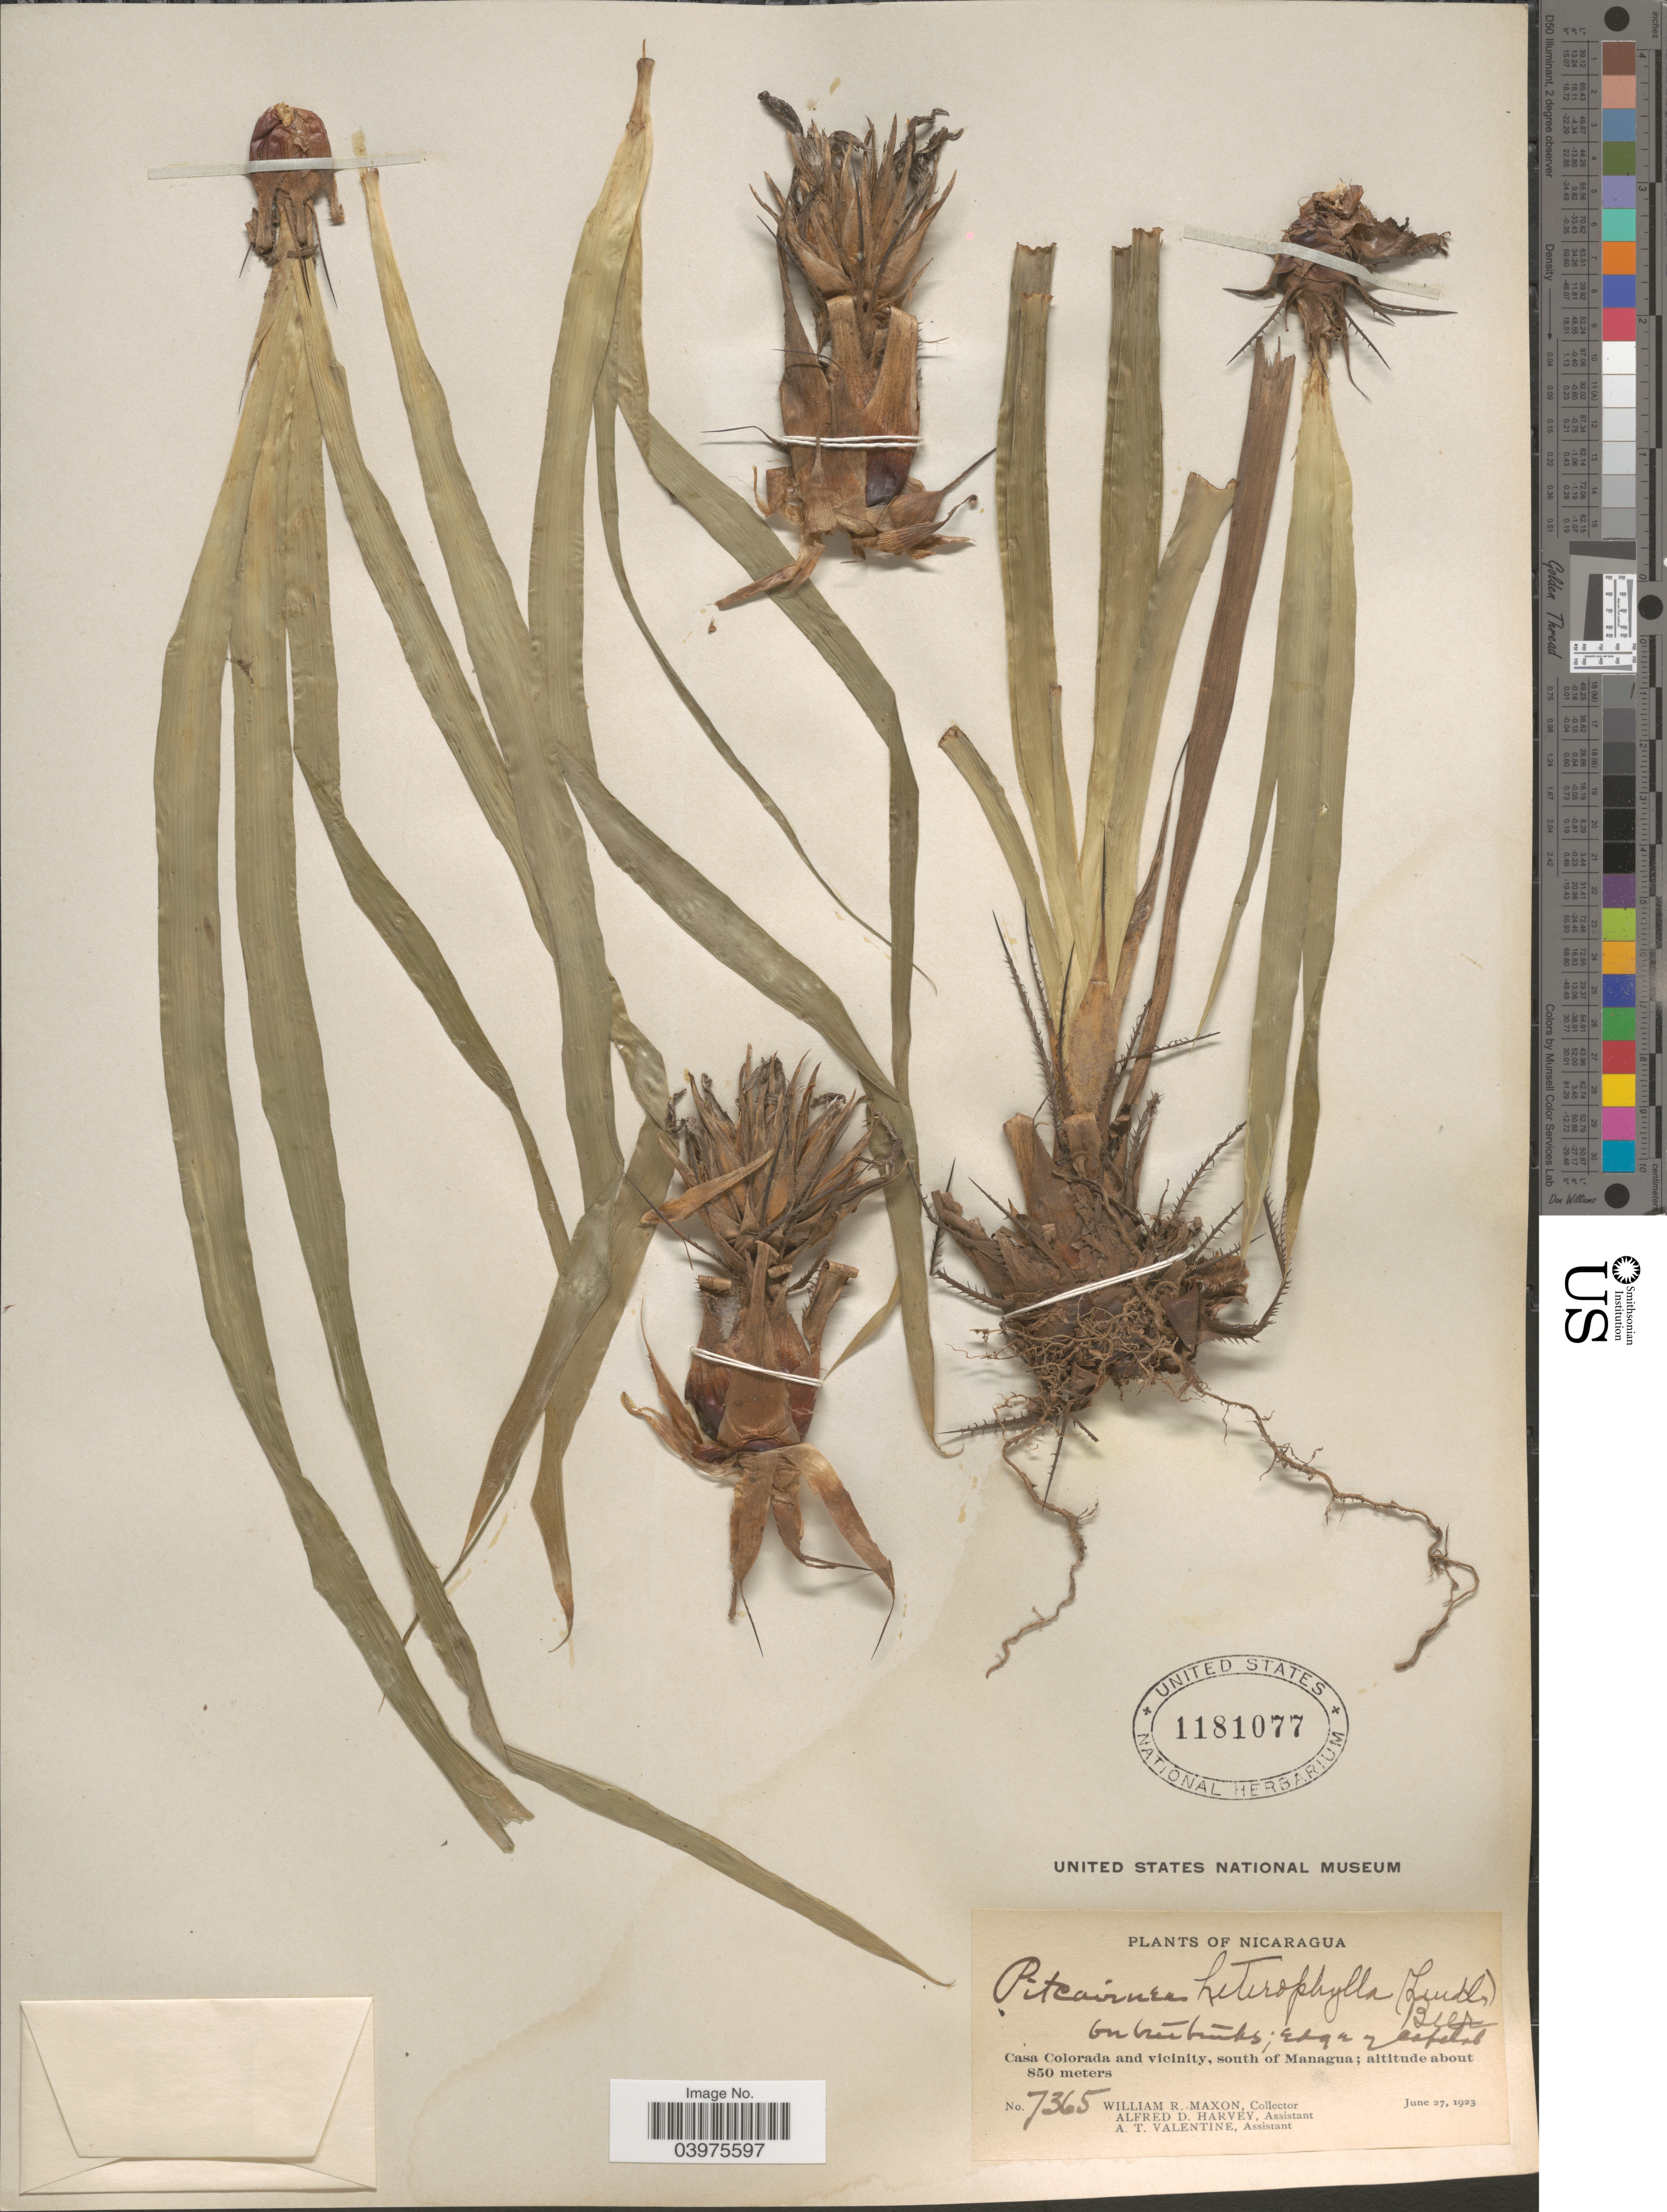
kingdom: Plantae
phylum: Tracheophyta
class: Liliopsida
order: Poales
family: Bromeliaceae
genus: Pitcairnia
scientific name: Pitcairnia heterophylla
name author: (Lindl.) Beer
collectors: W. R. Maxon, A. D. Harvey & A. Valentine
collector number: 7365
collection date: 1923-06-27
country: Nicaragua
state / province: Managua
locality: Casa Colorada and vicinity, south of Managua.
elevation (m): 850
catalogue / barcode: US 1181077